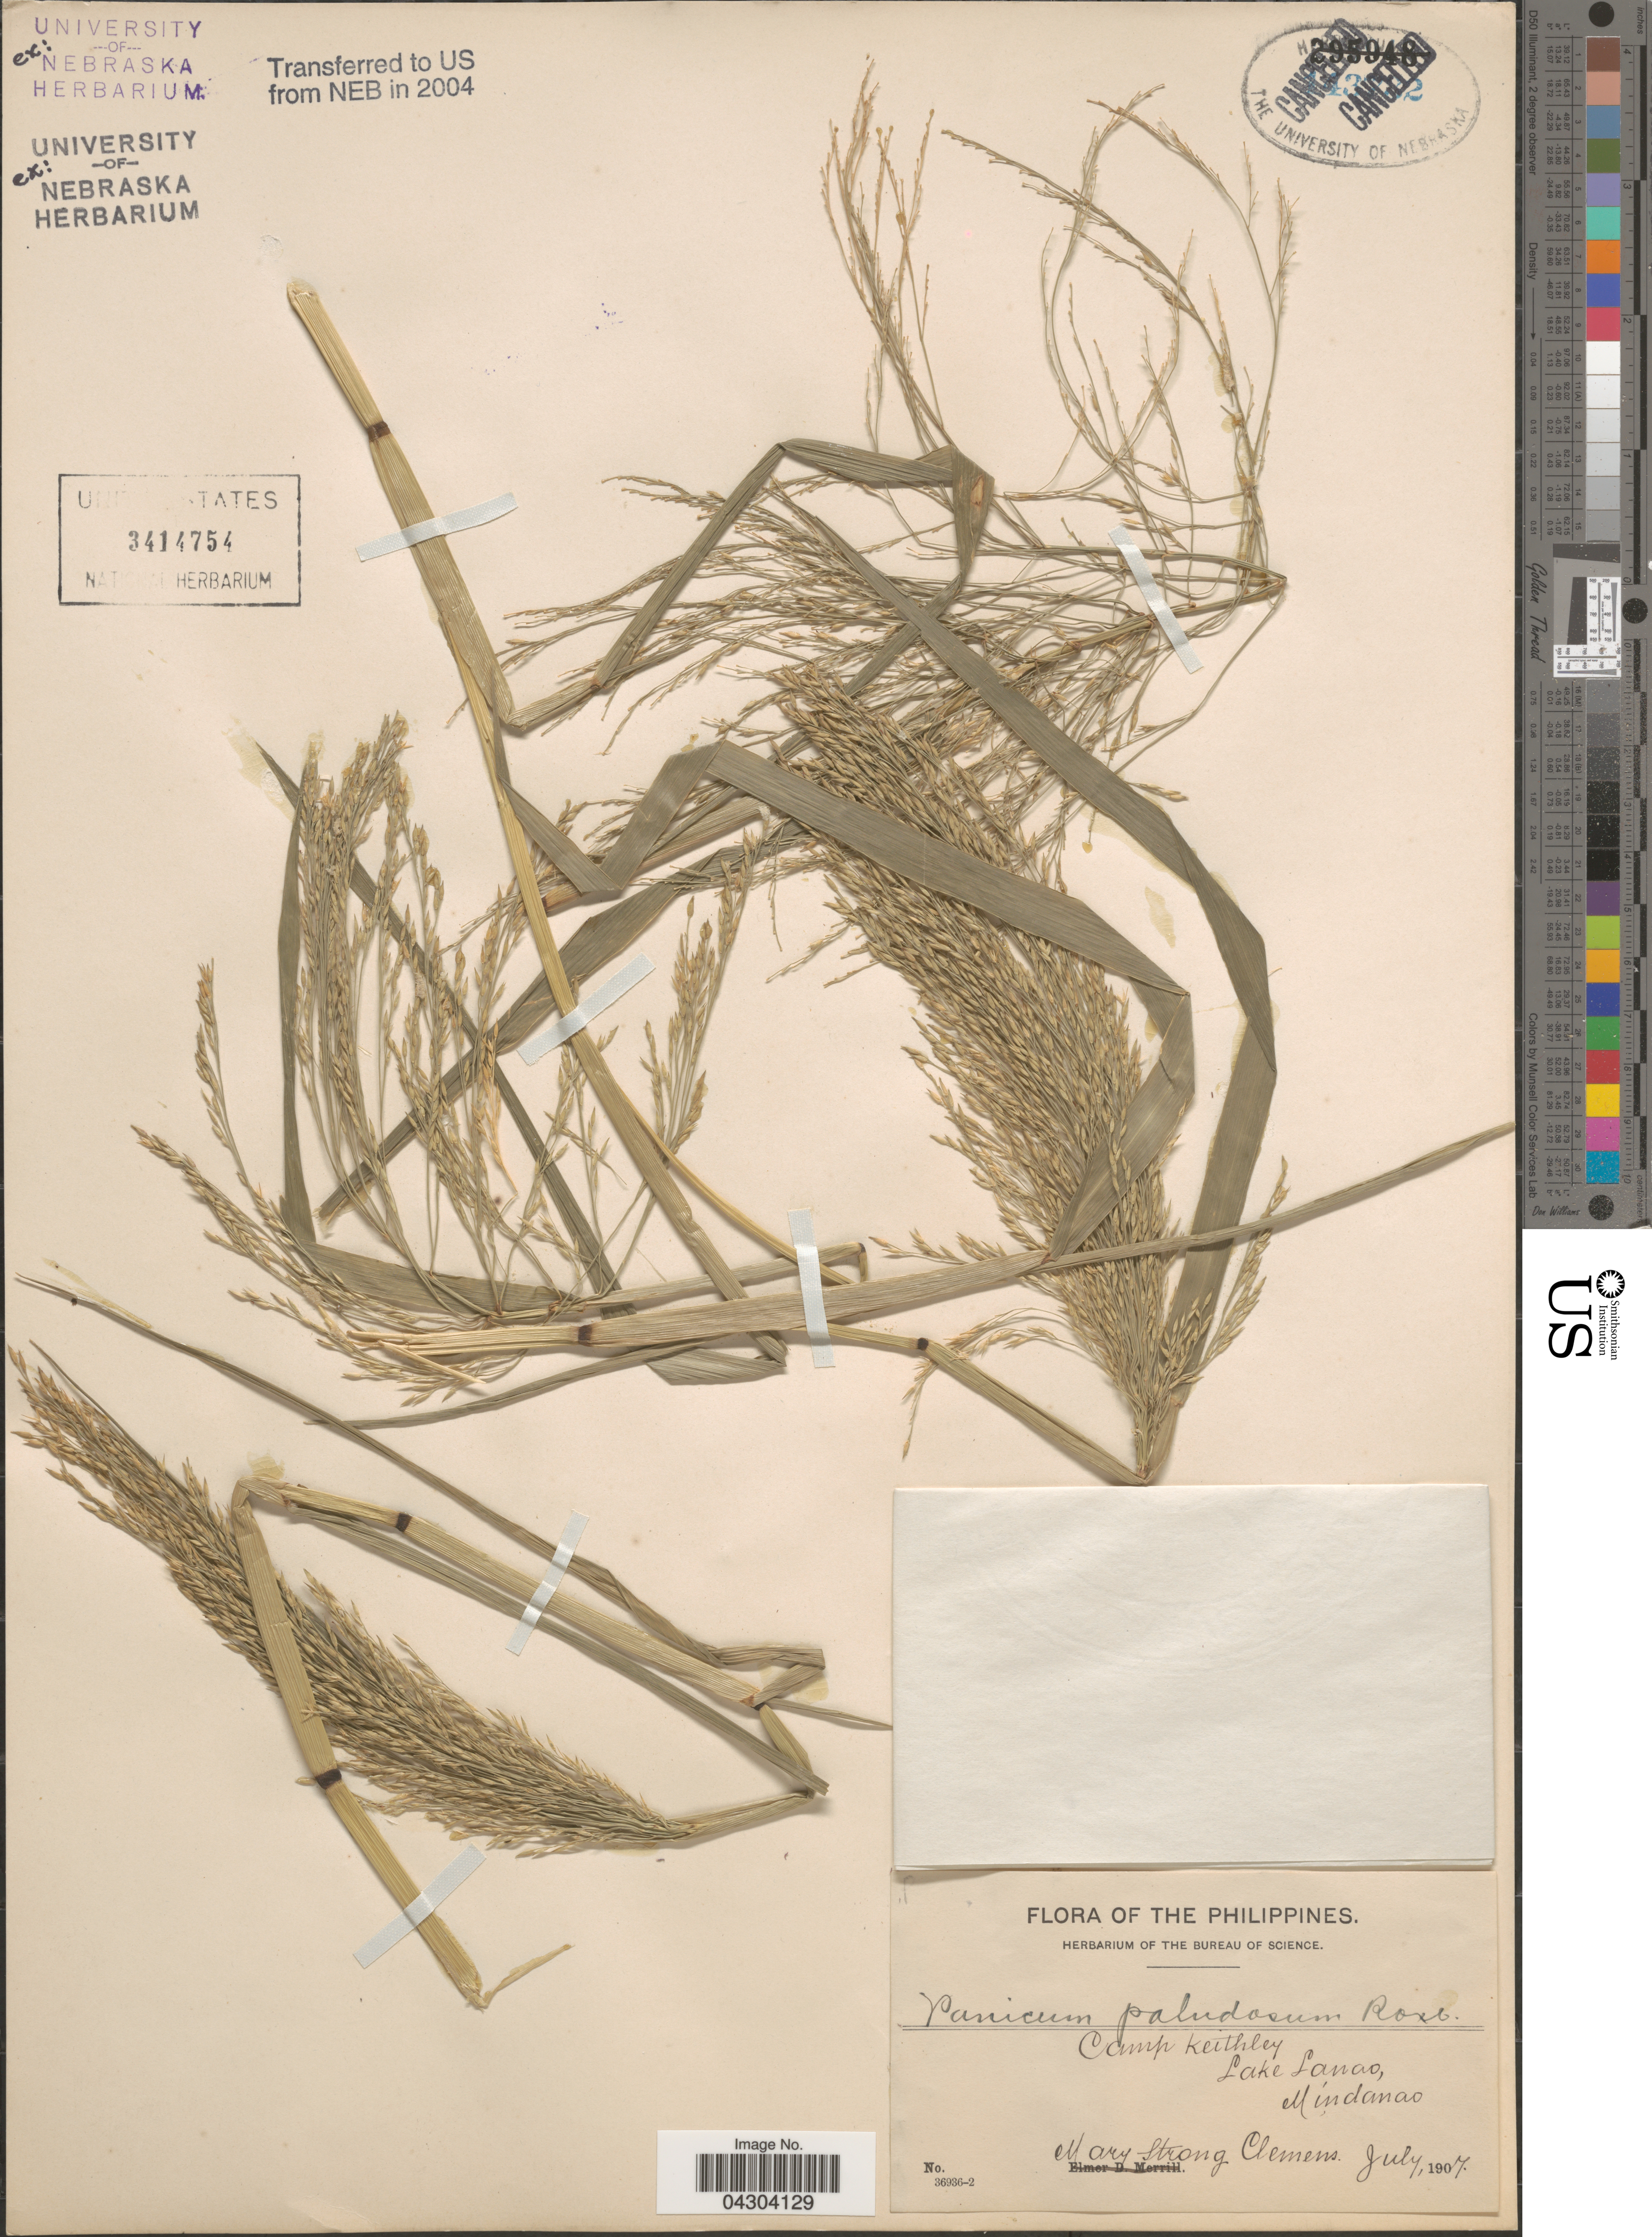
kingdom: Plantae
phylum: Tracheophyta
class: Liliopsida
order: Poales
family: Poaceae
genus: Panicum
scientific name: Panicum paludosum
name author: Roxb.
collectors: M. S. Clemens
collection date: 1907-07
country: Philippines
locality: Camp Keithley. Lake Lanao, Mindanao.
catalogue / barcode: US 3414754